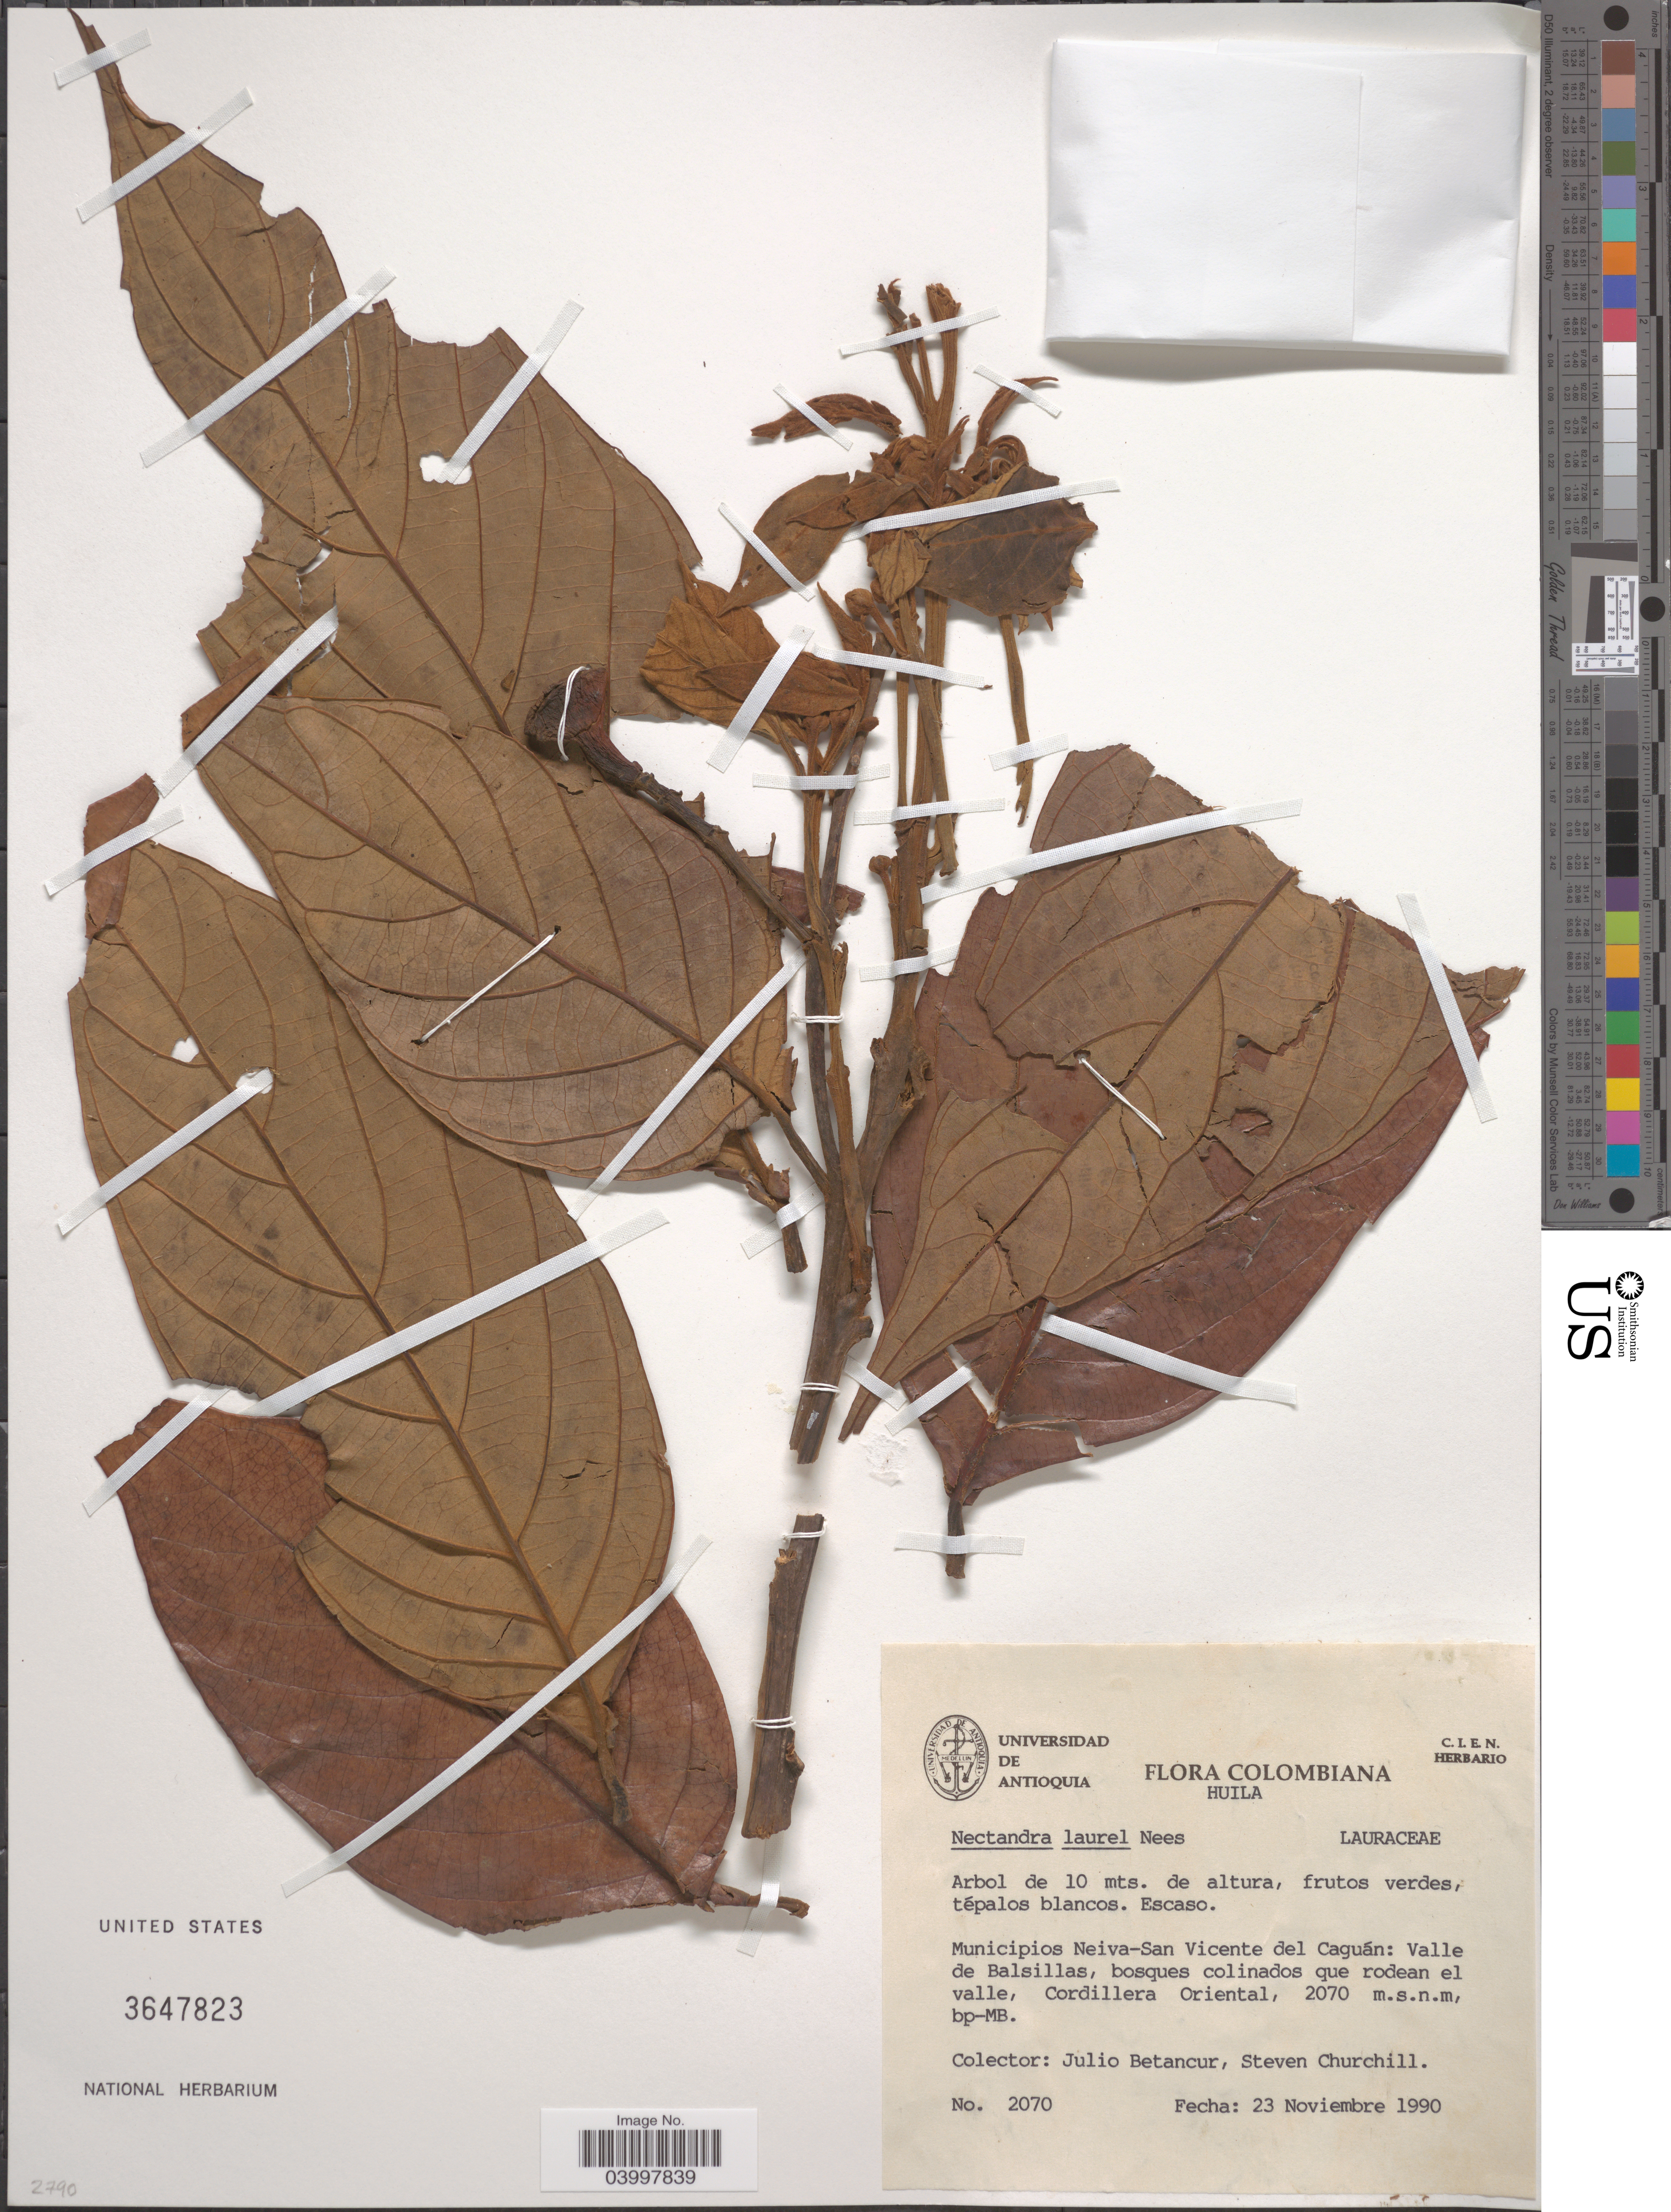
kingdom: Plantae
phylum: Tracheophyta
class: Magnoliopsida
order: Laurales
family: Lauraceae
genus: Nectandra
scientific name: Nectandra laurel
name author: Nees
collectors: J. Betanacur & S. Churchill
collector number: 2070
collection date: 1990-11-23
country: Colombia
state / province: Huila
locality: Municipio Neiva-San Vicente del Caguán: Valle de Balsillas, bosques colinados que rodean el valle, Cordillera Oriental, bp-MB.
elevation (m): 2070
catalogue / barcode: US 3647823